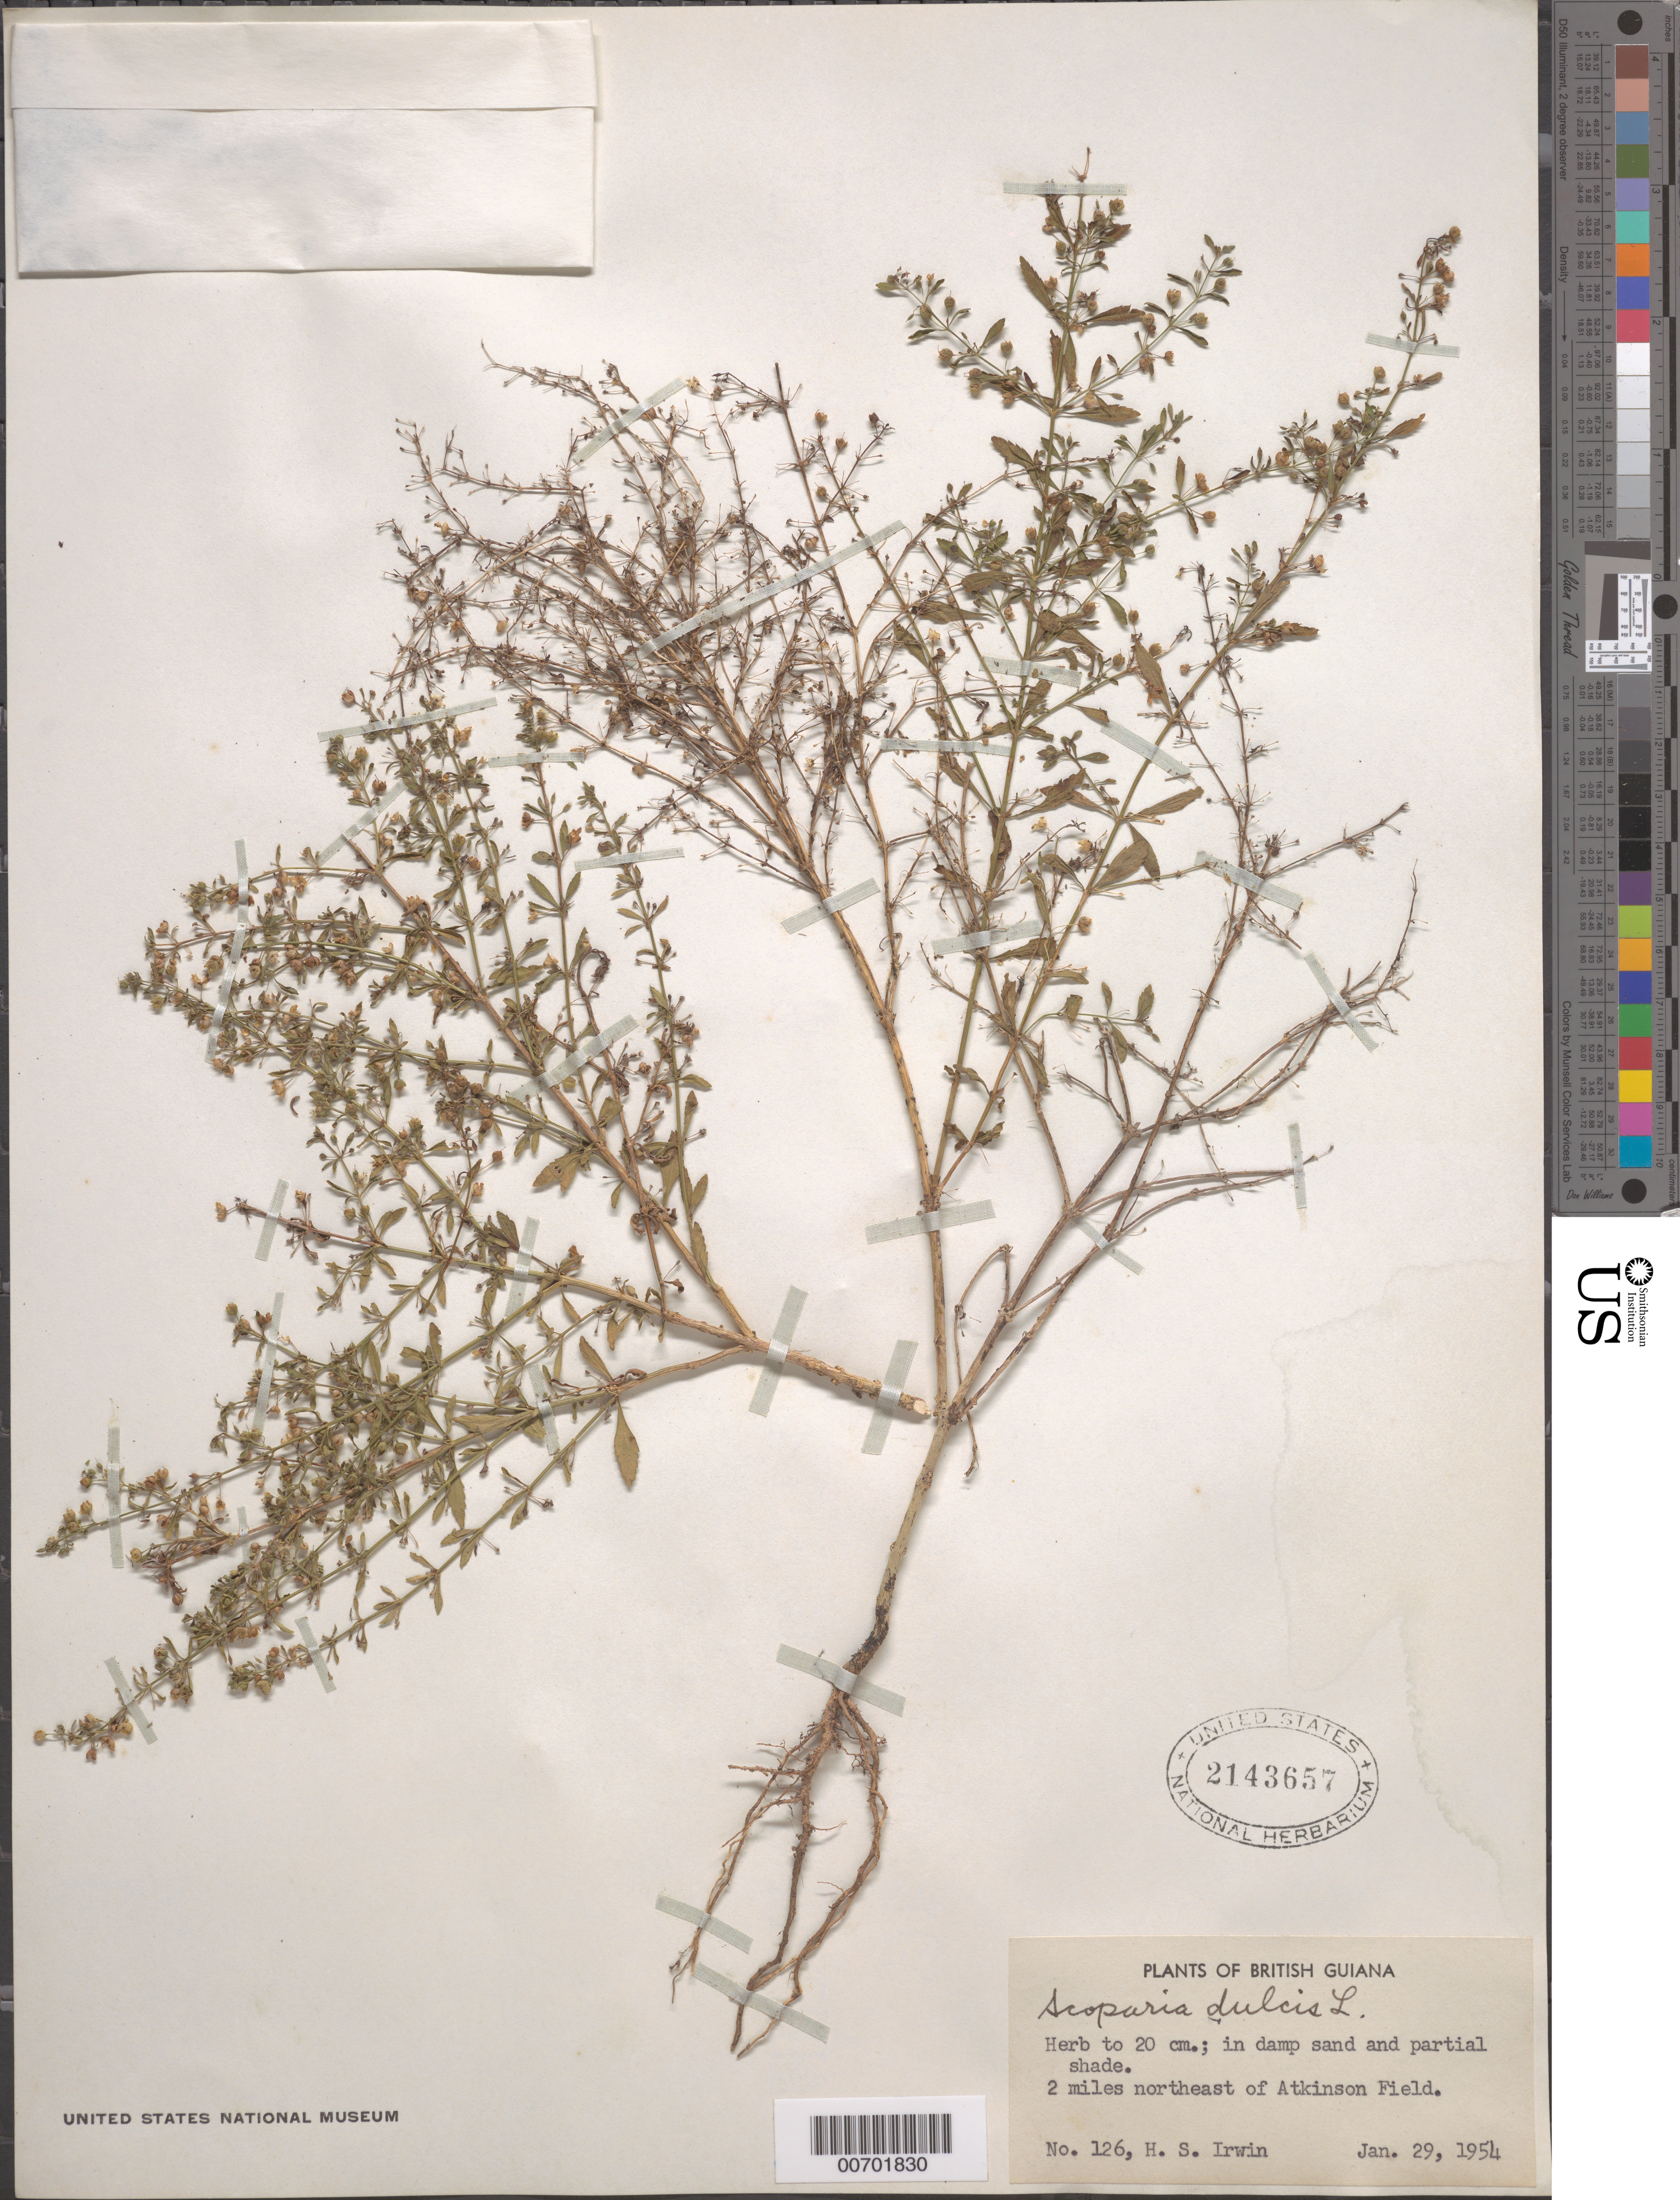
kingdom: Plantae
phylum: Tracheophyta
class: Magnoliopsida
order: Lamiales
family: Plantaginaceae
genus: Scoparia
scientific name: Scoparia dulcis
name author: L.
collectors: H. Irwin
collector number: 126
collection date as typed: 29-Jan-54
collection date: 1954-01-29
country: Guyana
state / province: Demerara-Mahaica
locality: Atkinson Field, 2 mi. NE of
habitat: Damp sand and partial shade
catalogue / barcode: US 2143657